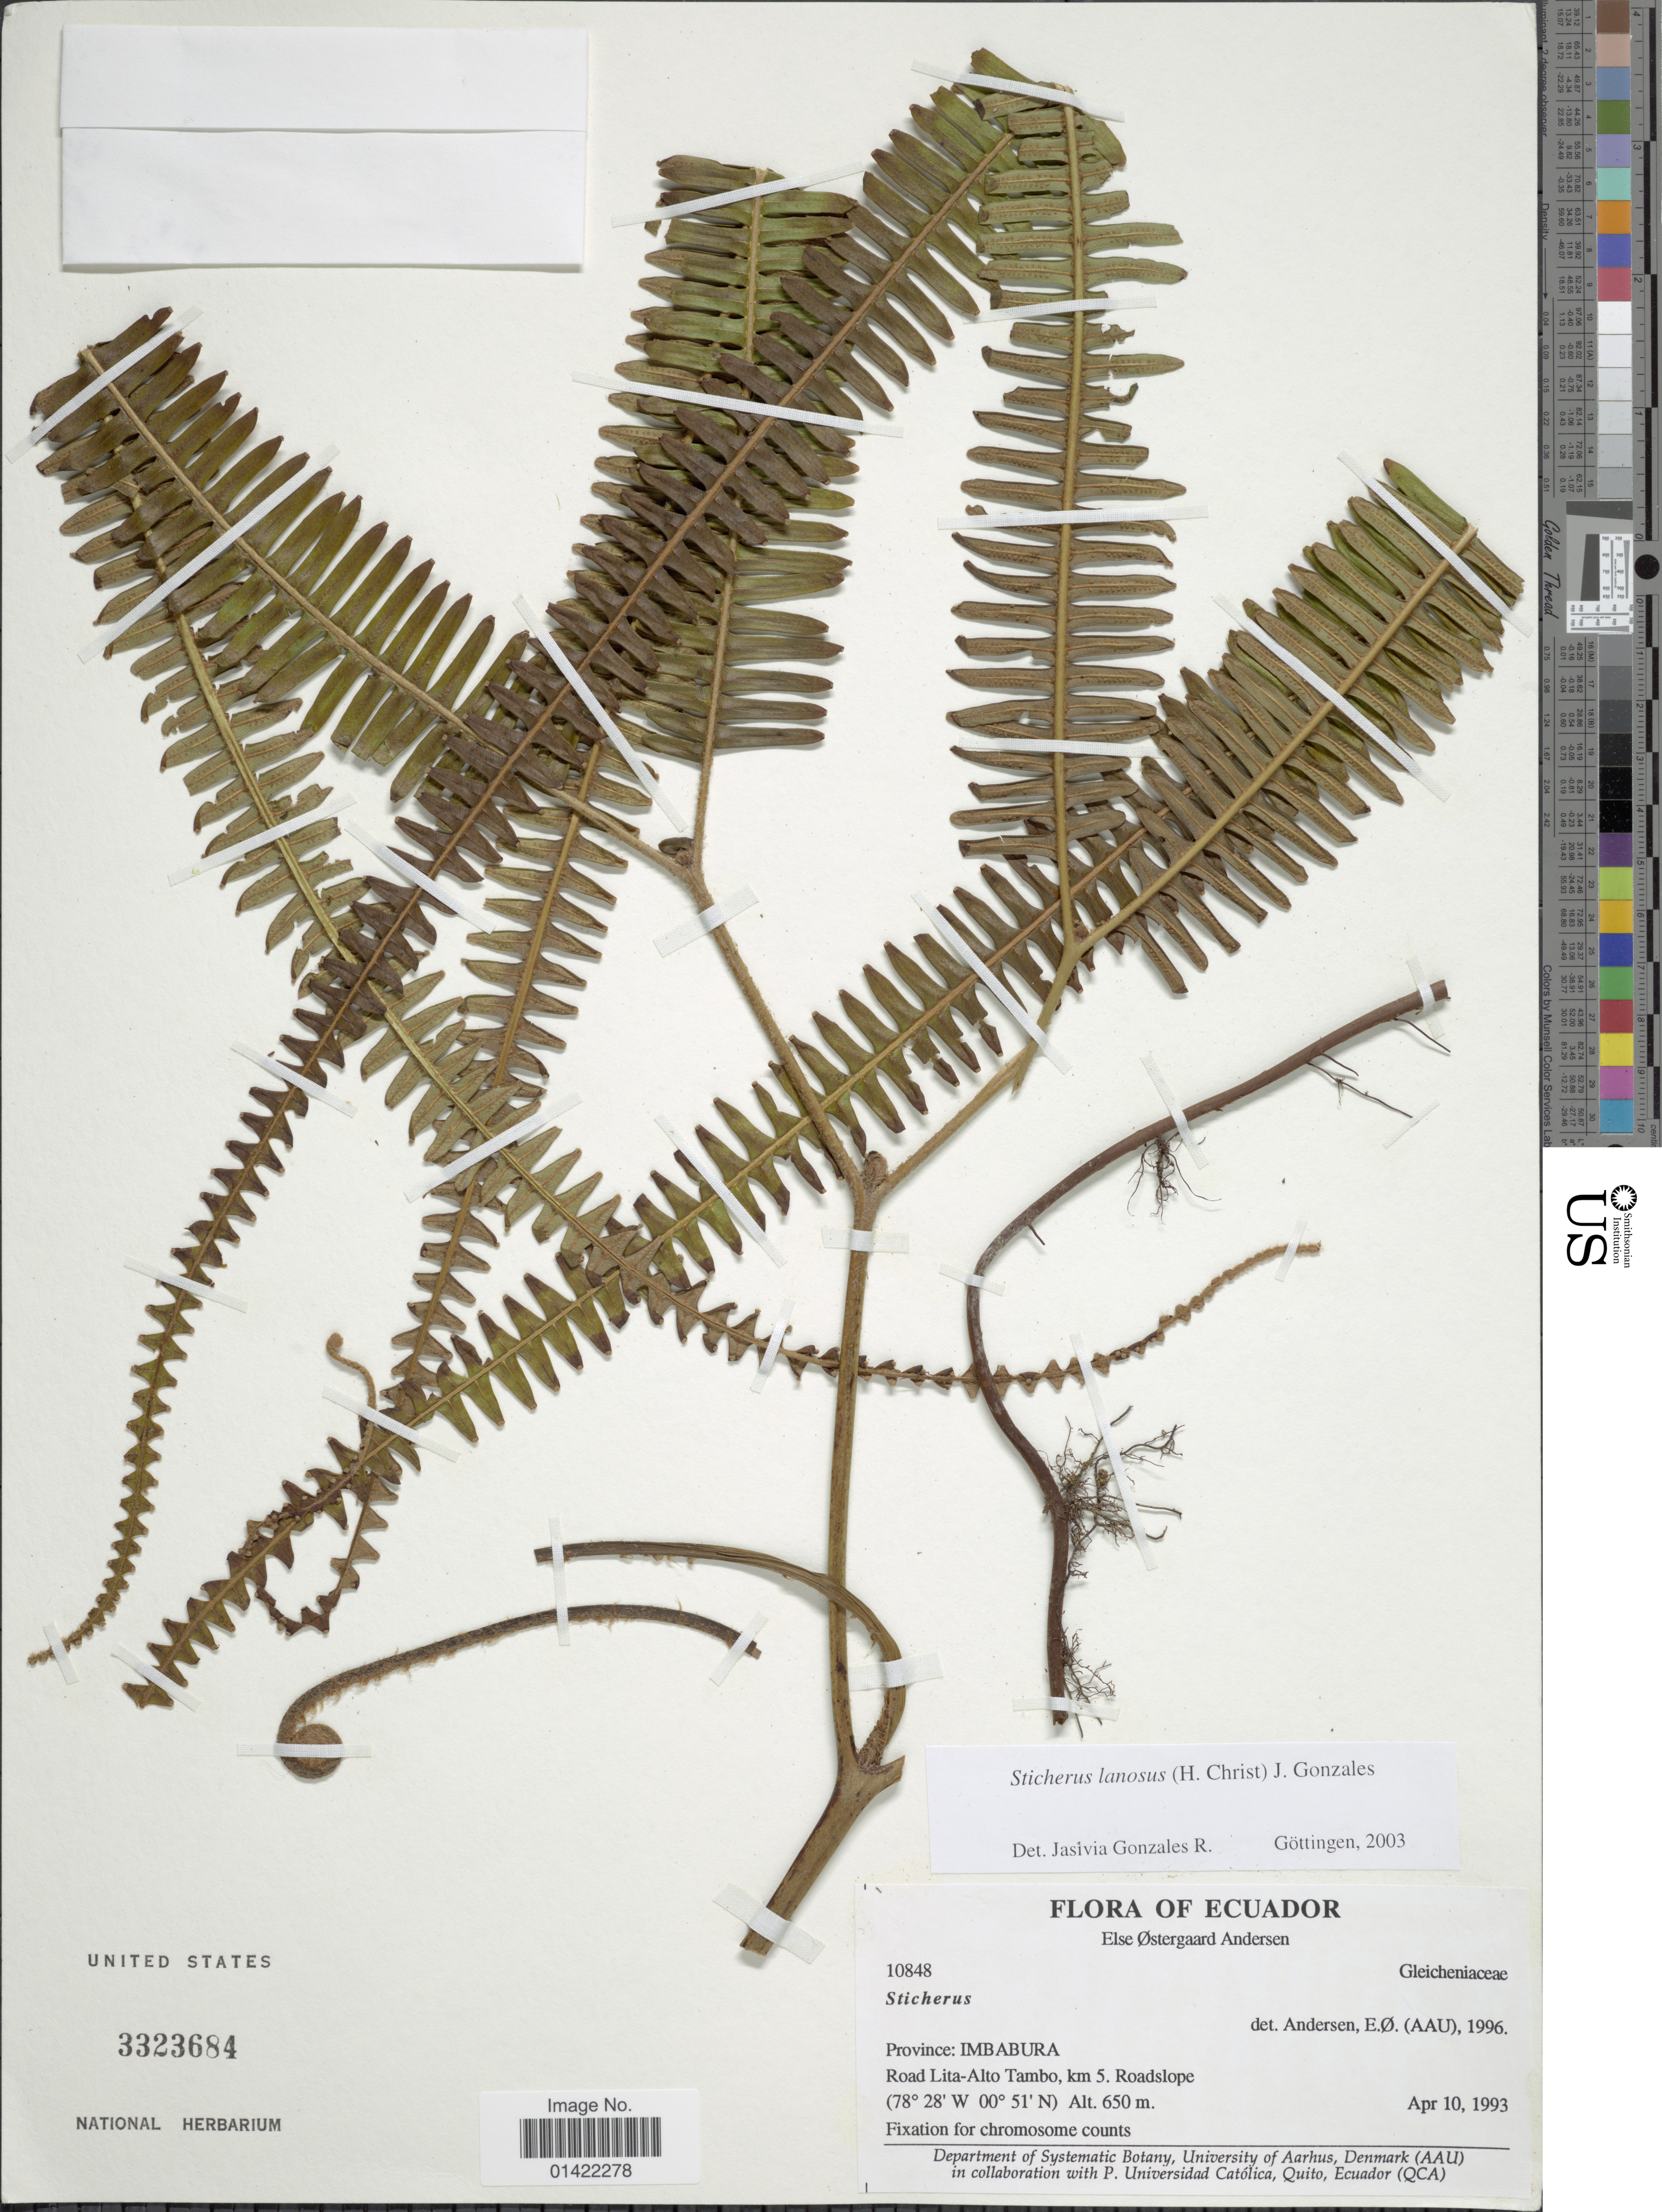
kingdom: Plantae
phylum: Tracheophyta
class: Polypodiopsida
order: Gleicheniales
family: Gleicheniaceae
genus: Sticherus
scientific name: Sticherus lanosus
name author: (Christ) J. Gonzales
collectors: E. Ø. Andersen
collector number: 10848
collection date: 1993-04-10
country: Ecuador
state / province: Imbabura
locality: Road Lita-Alto Tambo, km 5. Roadslope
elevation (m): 650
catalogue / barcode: US 3323684